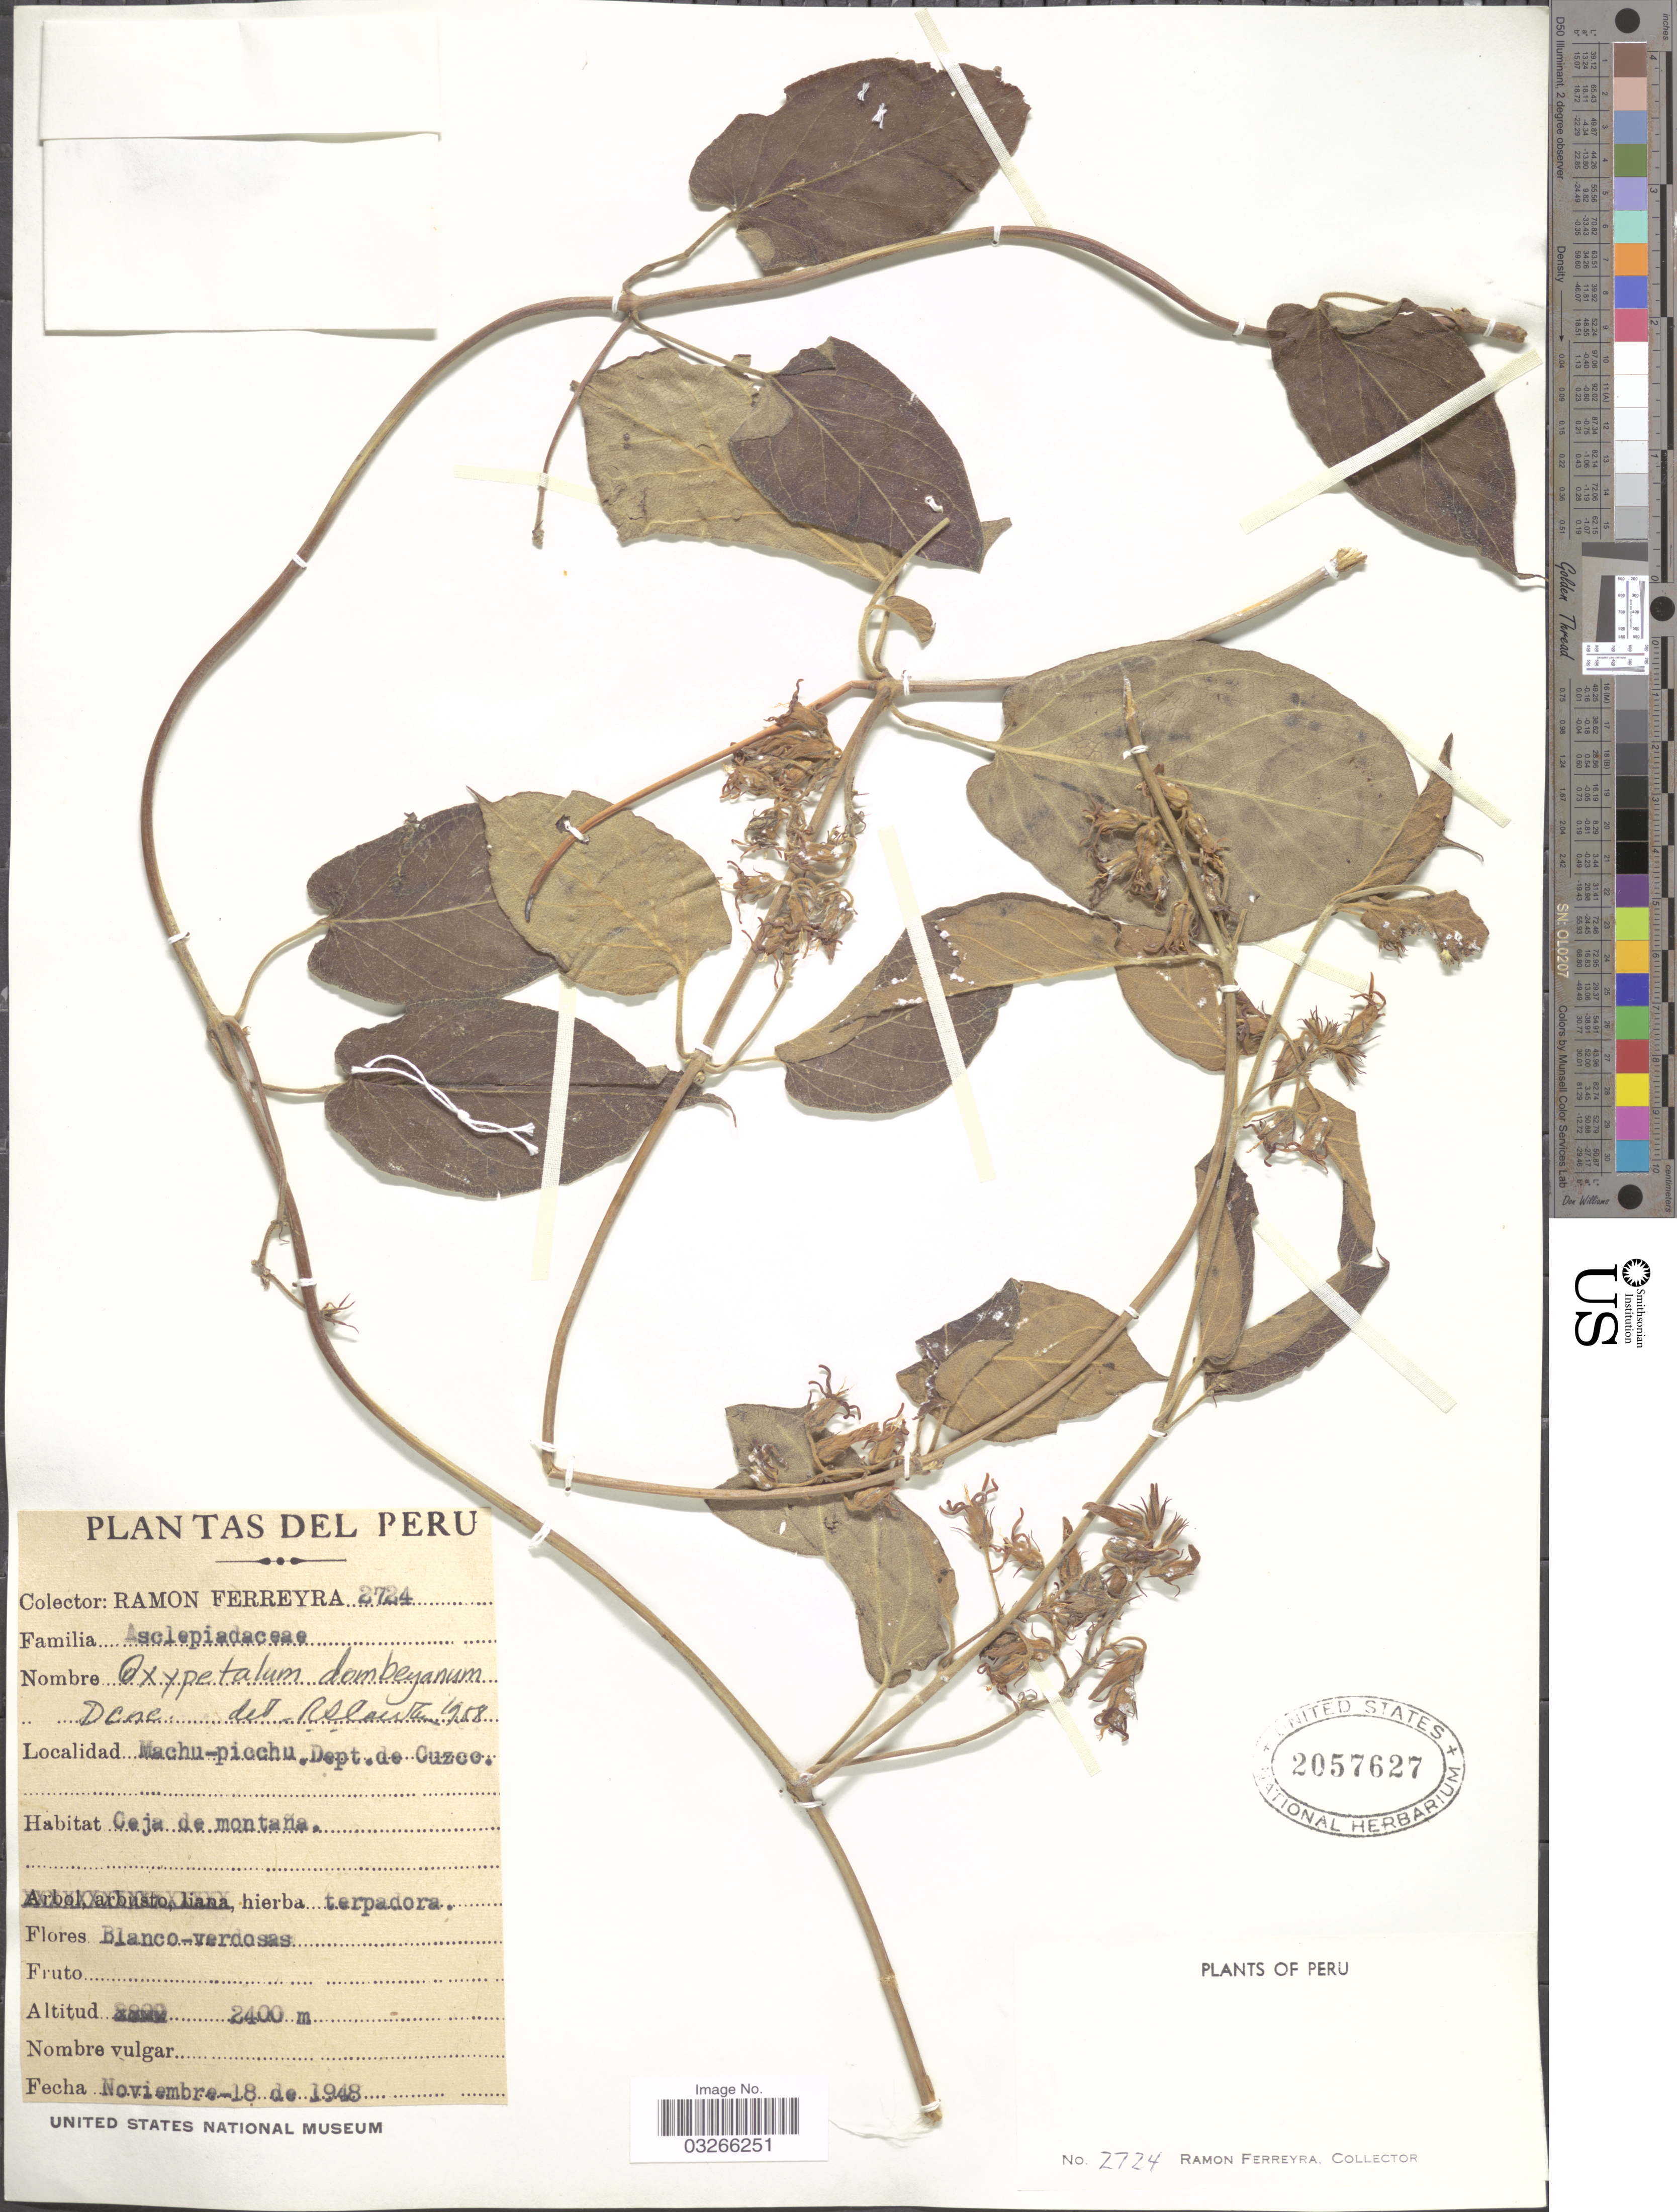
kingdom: Plantae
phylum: Tracheophyta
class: Magnoliopsida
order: Gentianales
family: Apocynaceae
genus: Oxypetalum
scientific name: Oxypetalum dombeyanum Decne.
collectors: R. A. Ferreyra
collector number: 2724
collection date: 1948-11-18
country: Peru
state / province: Cusco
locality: Machu-picchu, Dept. de Cuzco.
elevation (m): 2400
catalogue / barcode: US 2057627